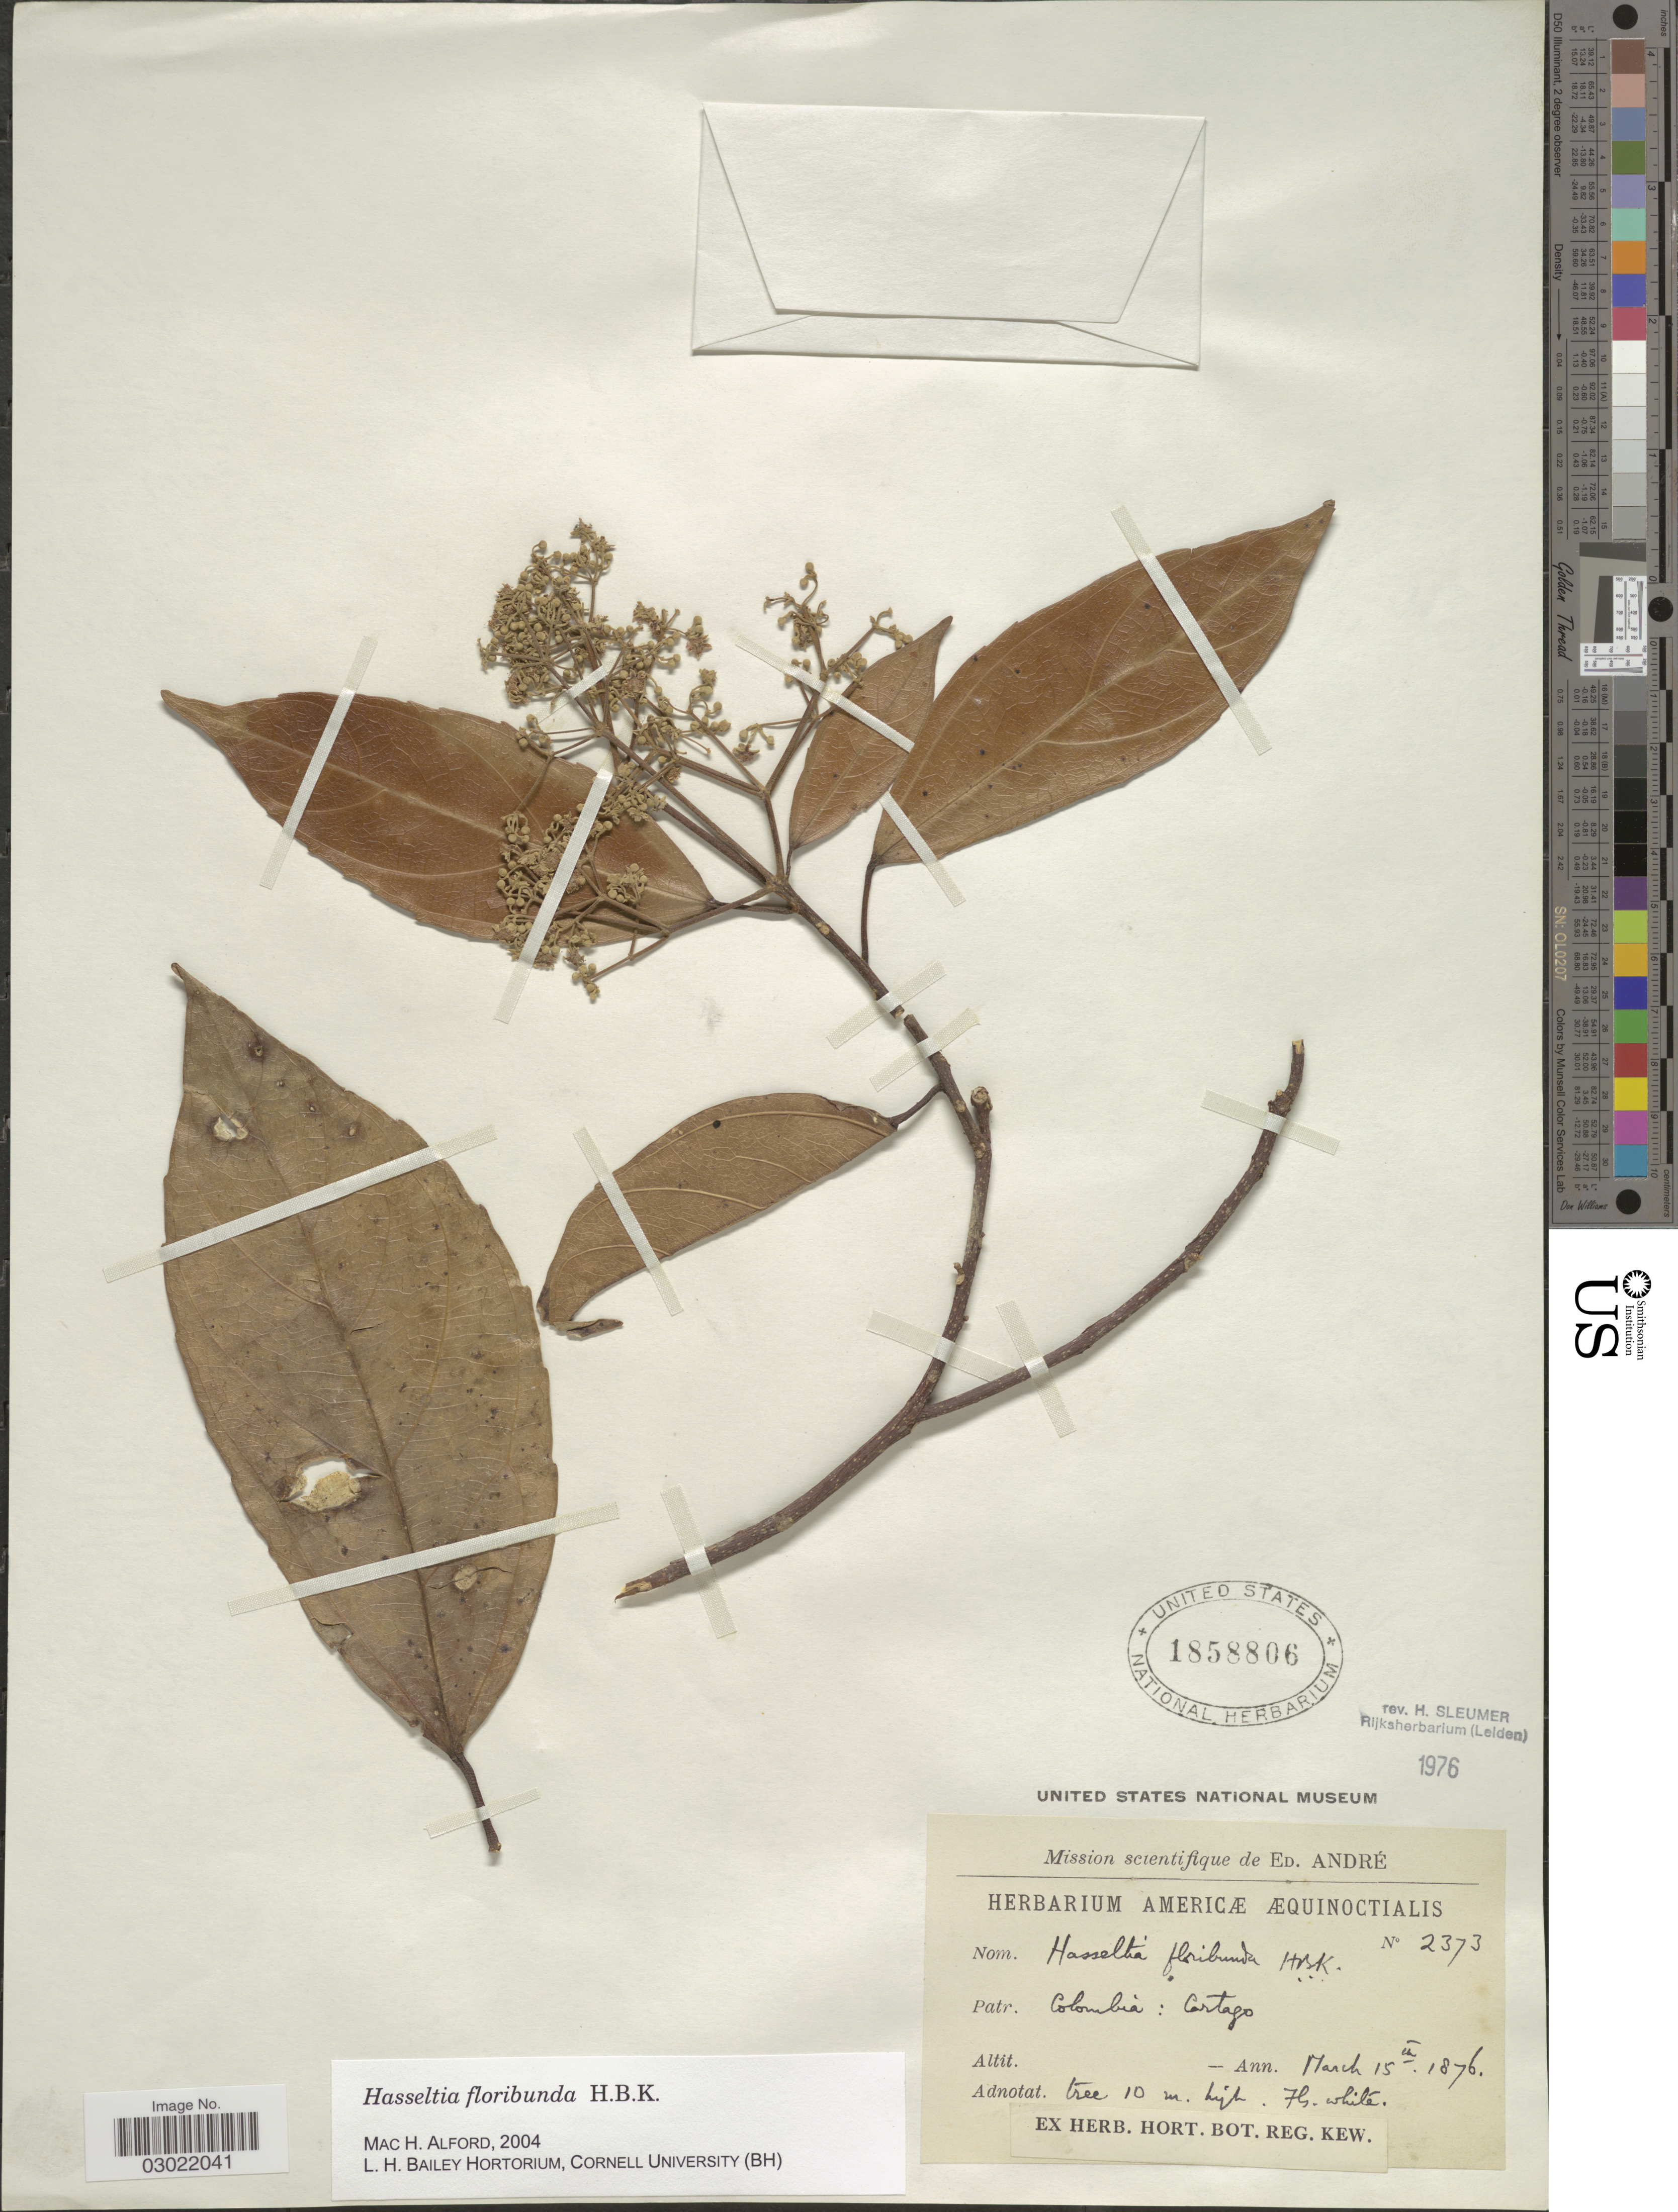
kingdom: Plantae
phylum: Tracheophyta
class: Magnoliopsida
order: Malpighiales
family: Salicaceae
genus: Hasseltia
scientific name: Hasseltia floribunda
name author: Kunth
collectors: E. Andre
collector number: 2373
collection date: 1876-03-15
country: Colombia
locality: Cartago.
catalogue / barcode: US 1858806